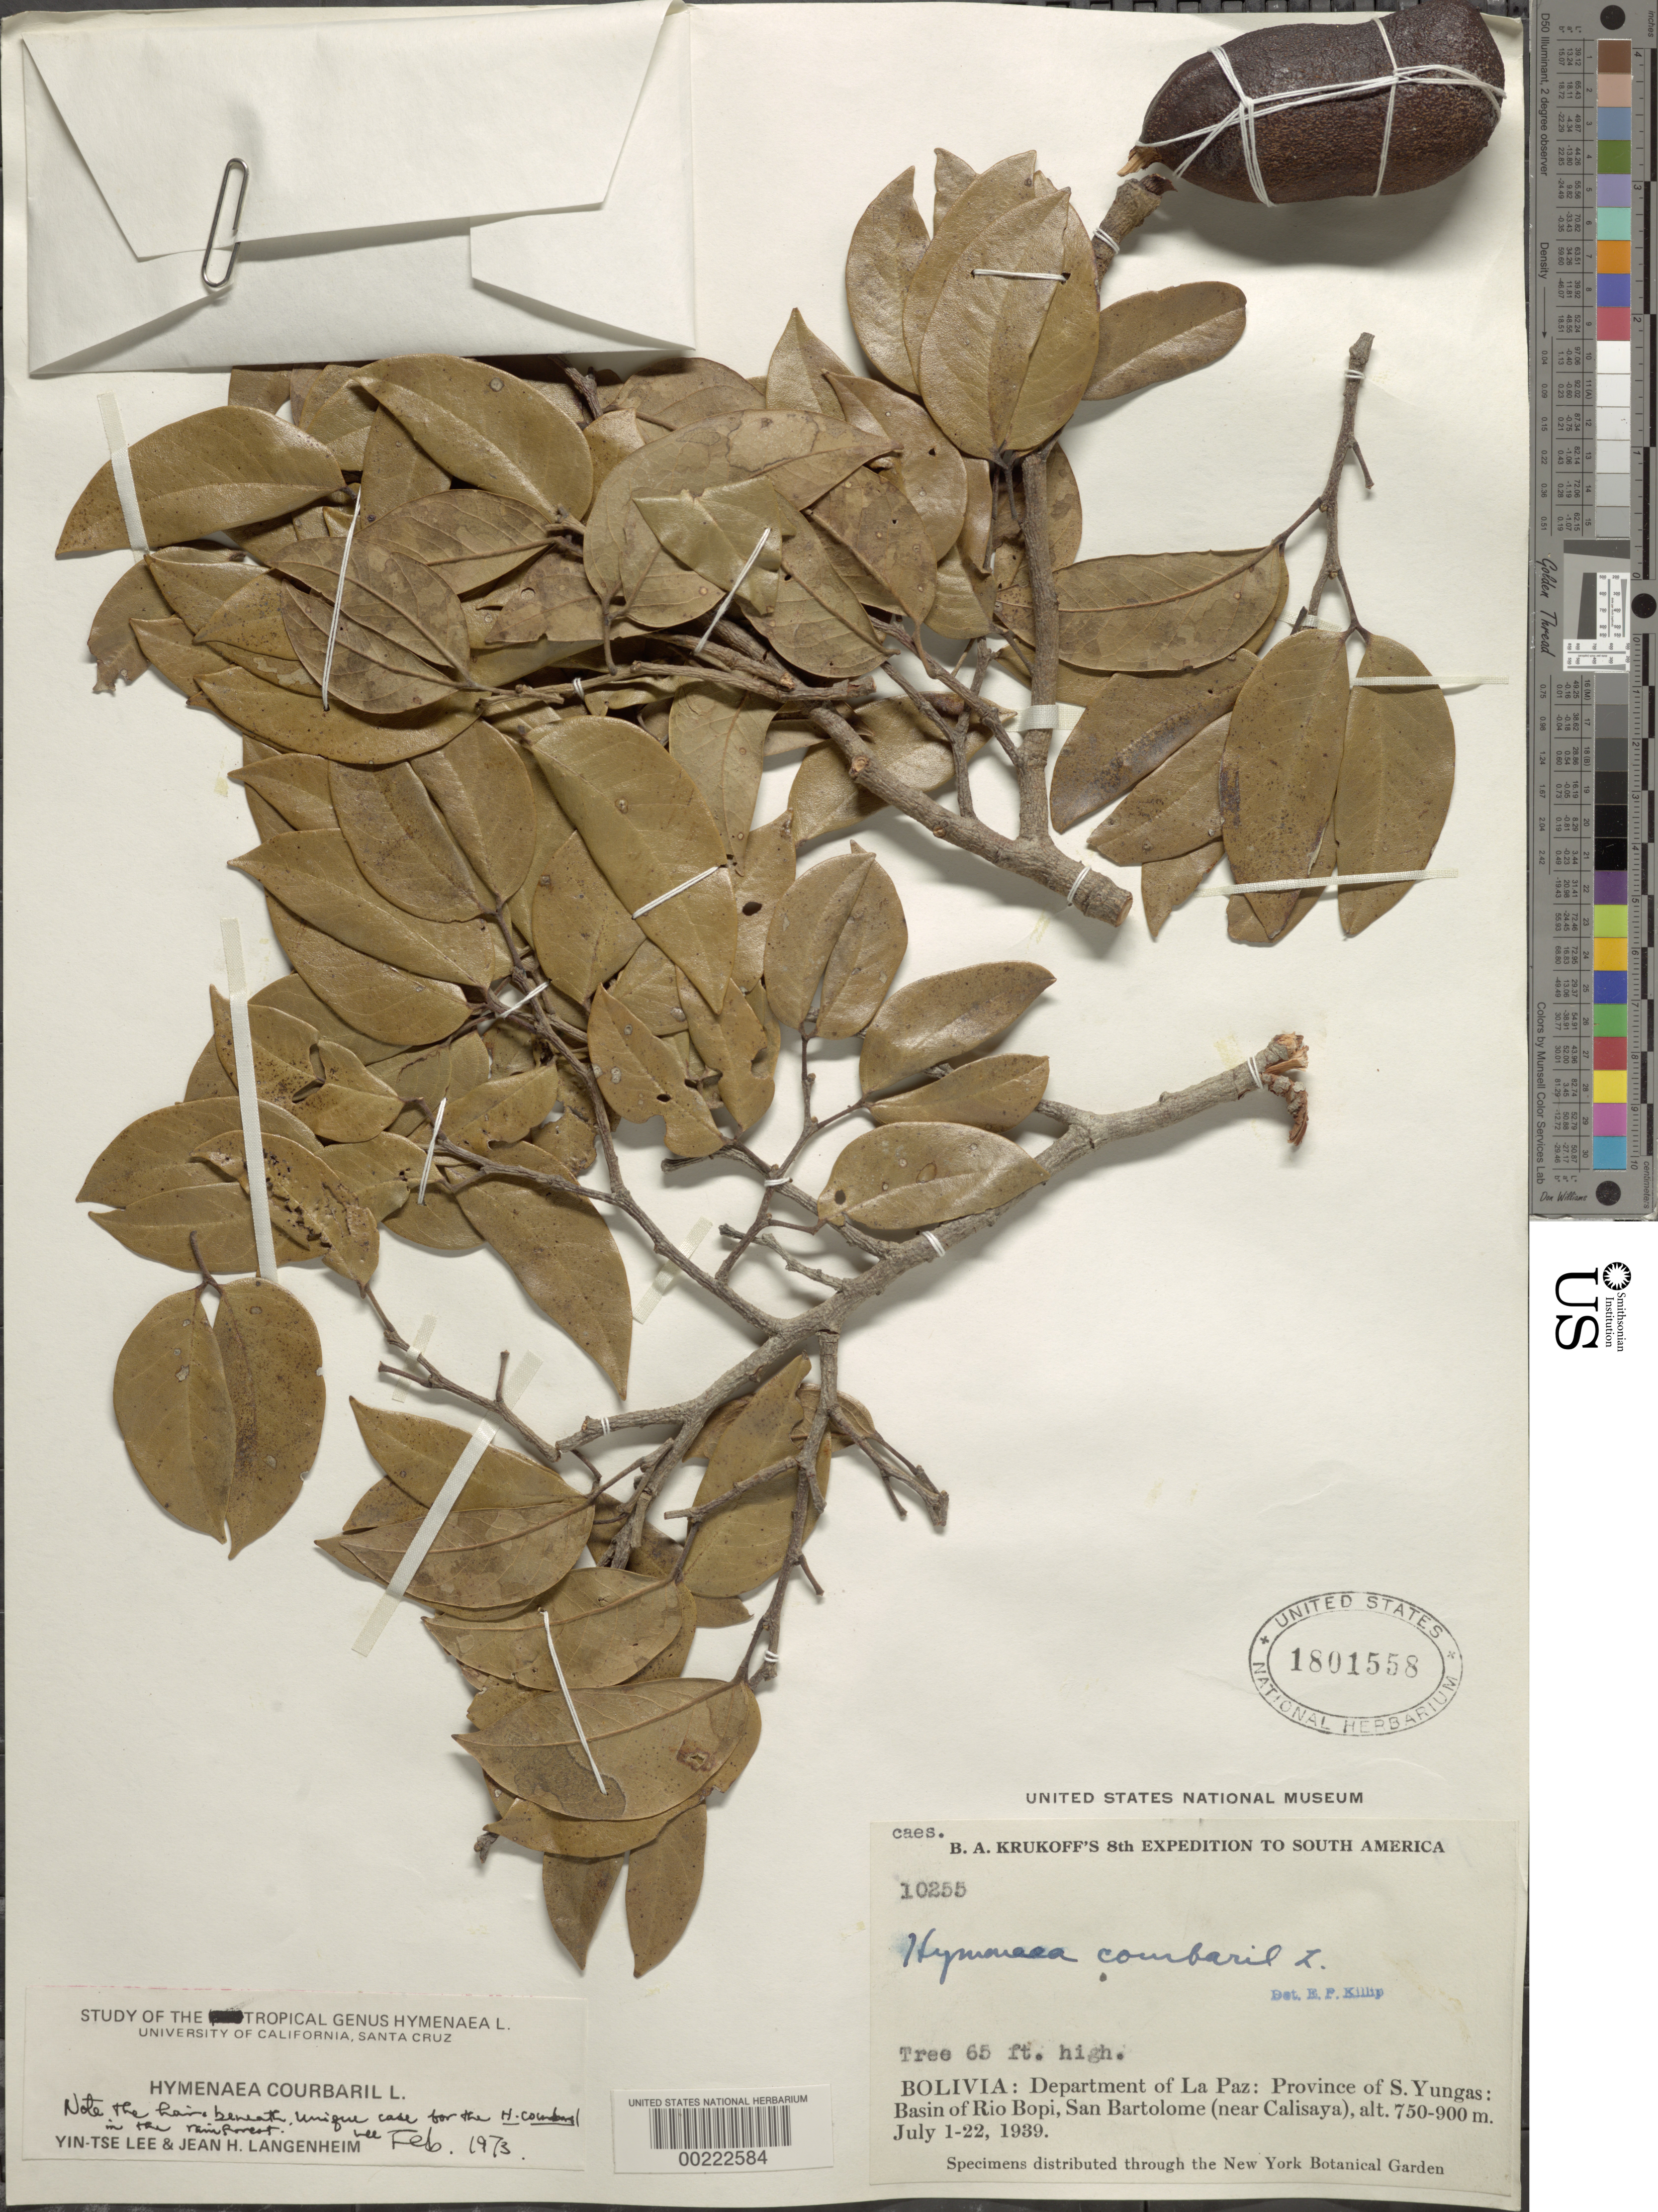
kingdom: Plantae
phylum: Tracheophyta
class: Magnoliopsida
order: Fabales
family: Fabaceae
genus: Hymenaea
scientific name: Hymenaea courbaril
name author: L.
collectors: B. A. Krukoff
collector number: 10255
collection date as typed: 01 Jul 1939 to 22 Jul 1939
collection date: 1939-07-01/1939-07-22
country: Bolivia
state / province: La Paz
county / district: Nor Yungas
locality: Basin of Rio Bopi, San Bartolome (near Calisaya)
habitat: Basin of river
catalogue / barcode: US 1801558